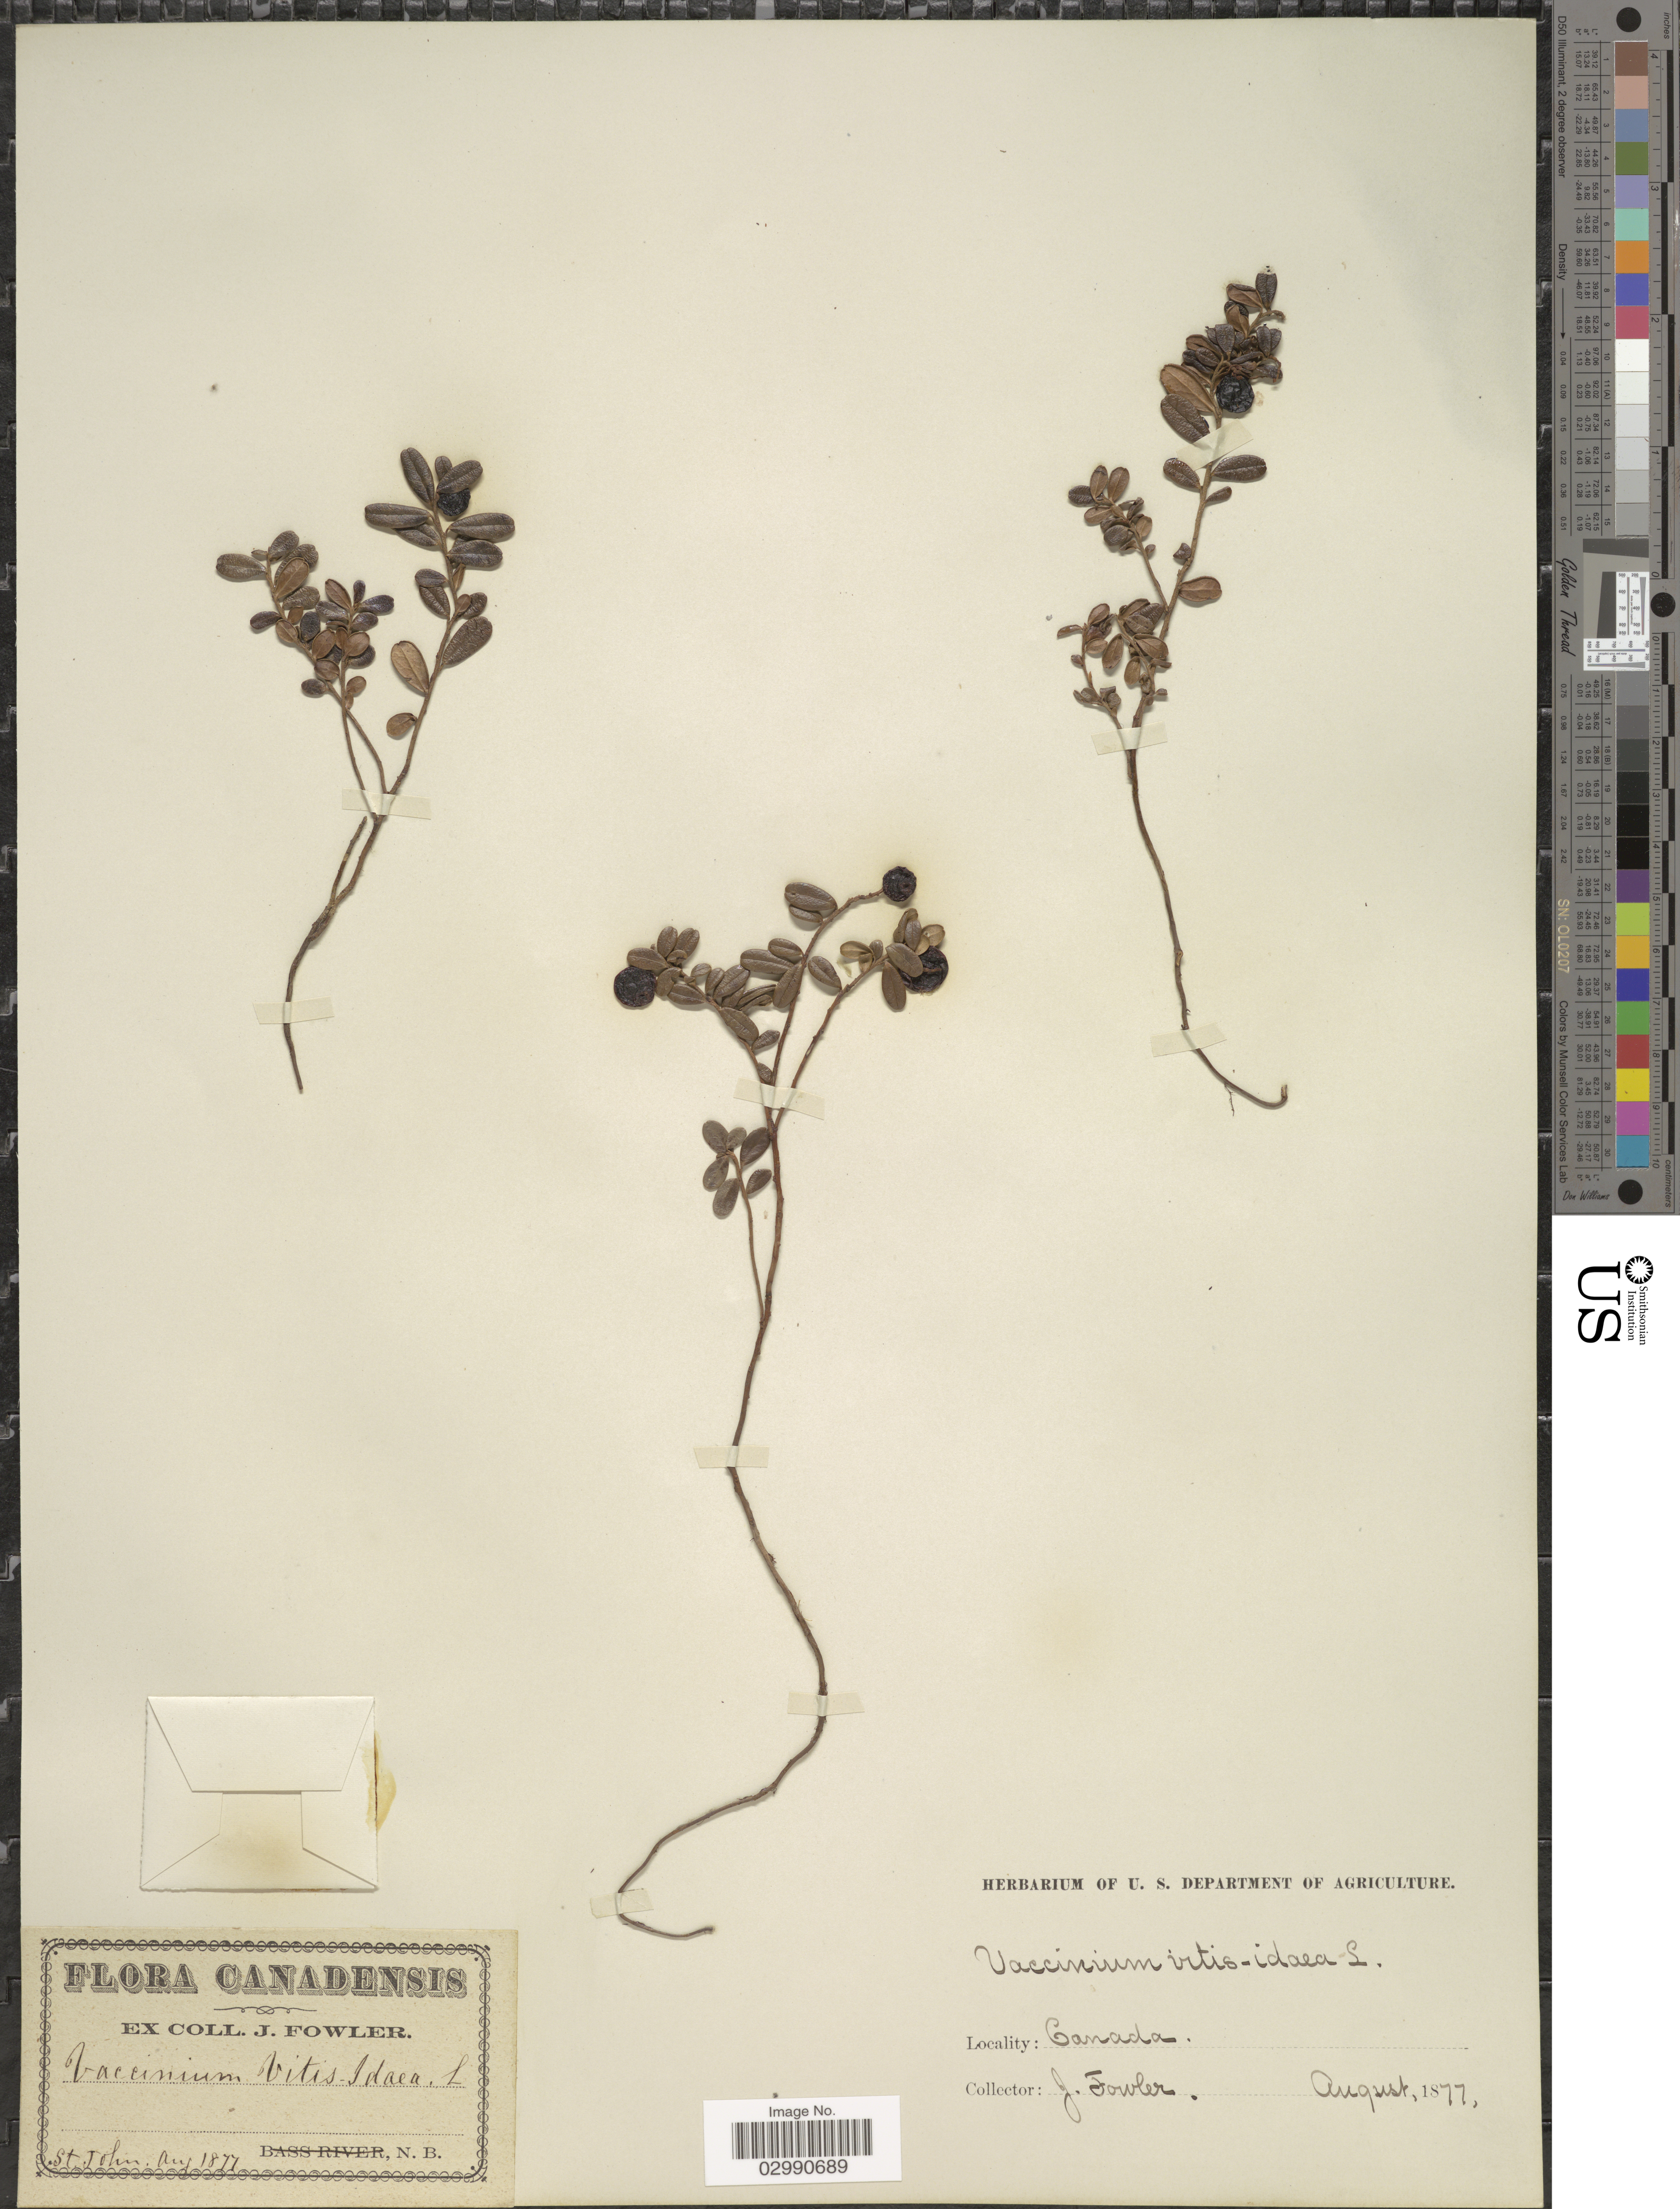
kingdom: Plantae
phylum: Tracheophyta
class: Magnoliopsida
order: Ericales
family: Ericaceae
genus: Vaccinium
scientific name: Vaccinium vitis-idaea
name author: L.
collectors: J. Fowler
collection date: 1877-08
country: Canada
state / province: New Brunswick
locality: St. John.